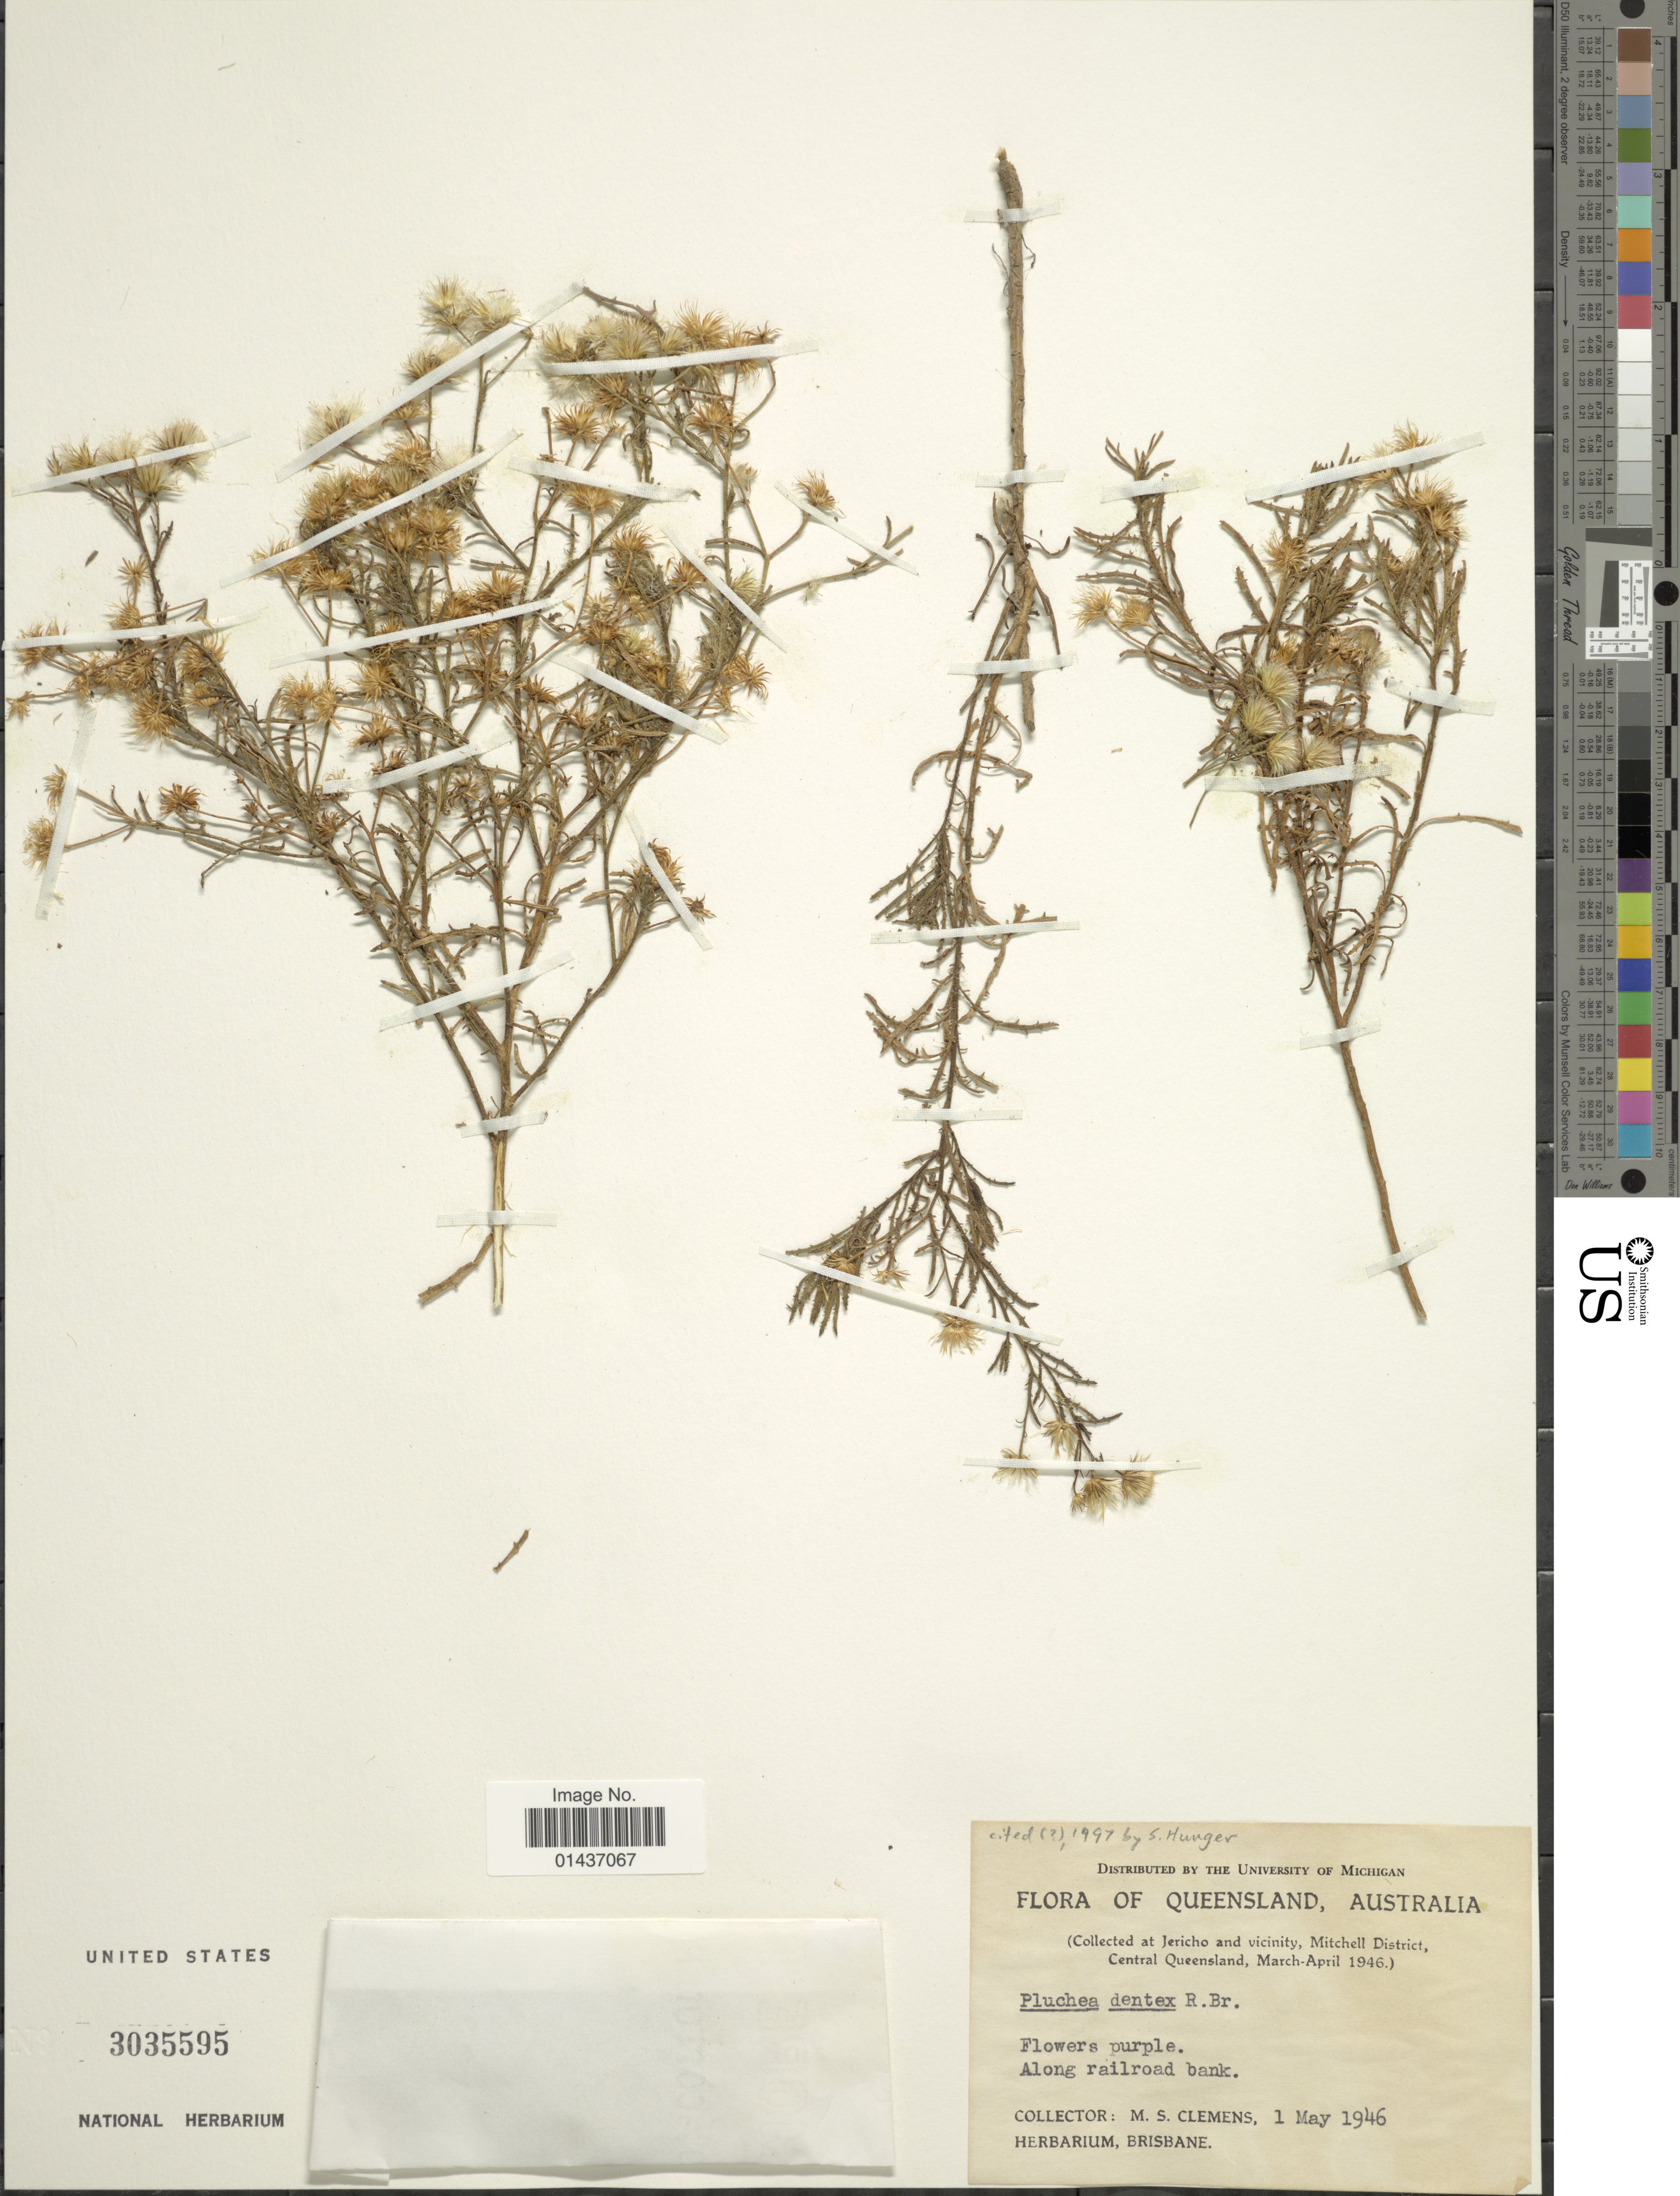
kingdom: Plantae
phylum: Tracheophyta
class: Magnoliopsida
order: Asterales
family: Asteraceae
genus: Pluchea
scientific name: Pluchea dentex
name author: R. Br. ex Benth.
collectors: M. S. Clemens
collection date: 1946-05-01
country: Australia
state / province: Queensland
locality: At Jericho and vicinity, Mitchell District, Central Queensland, Along railroad bank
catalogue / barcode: US 3035595